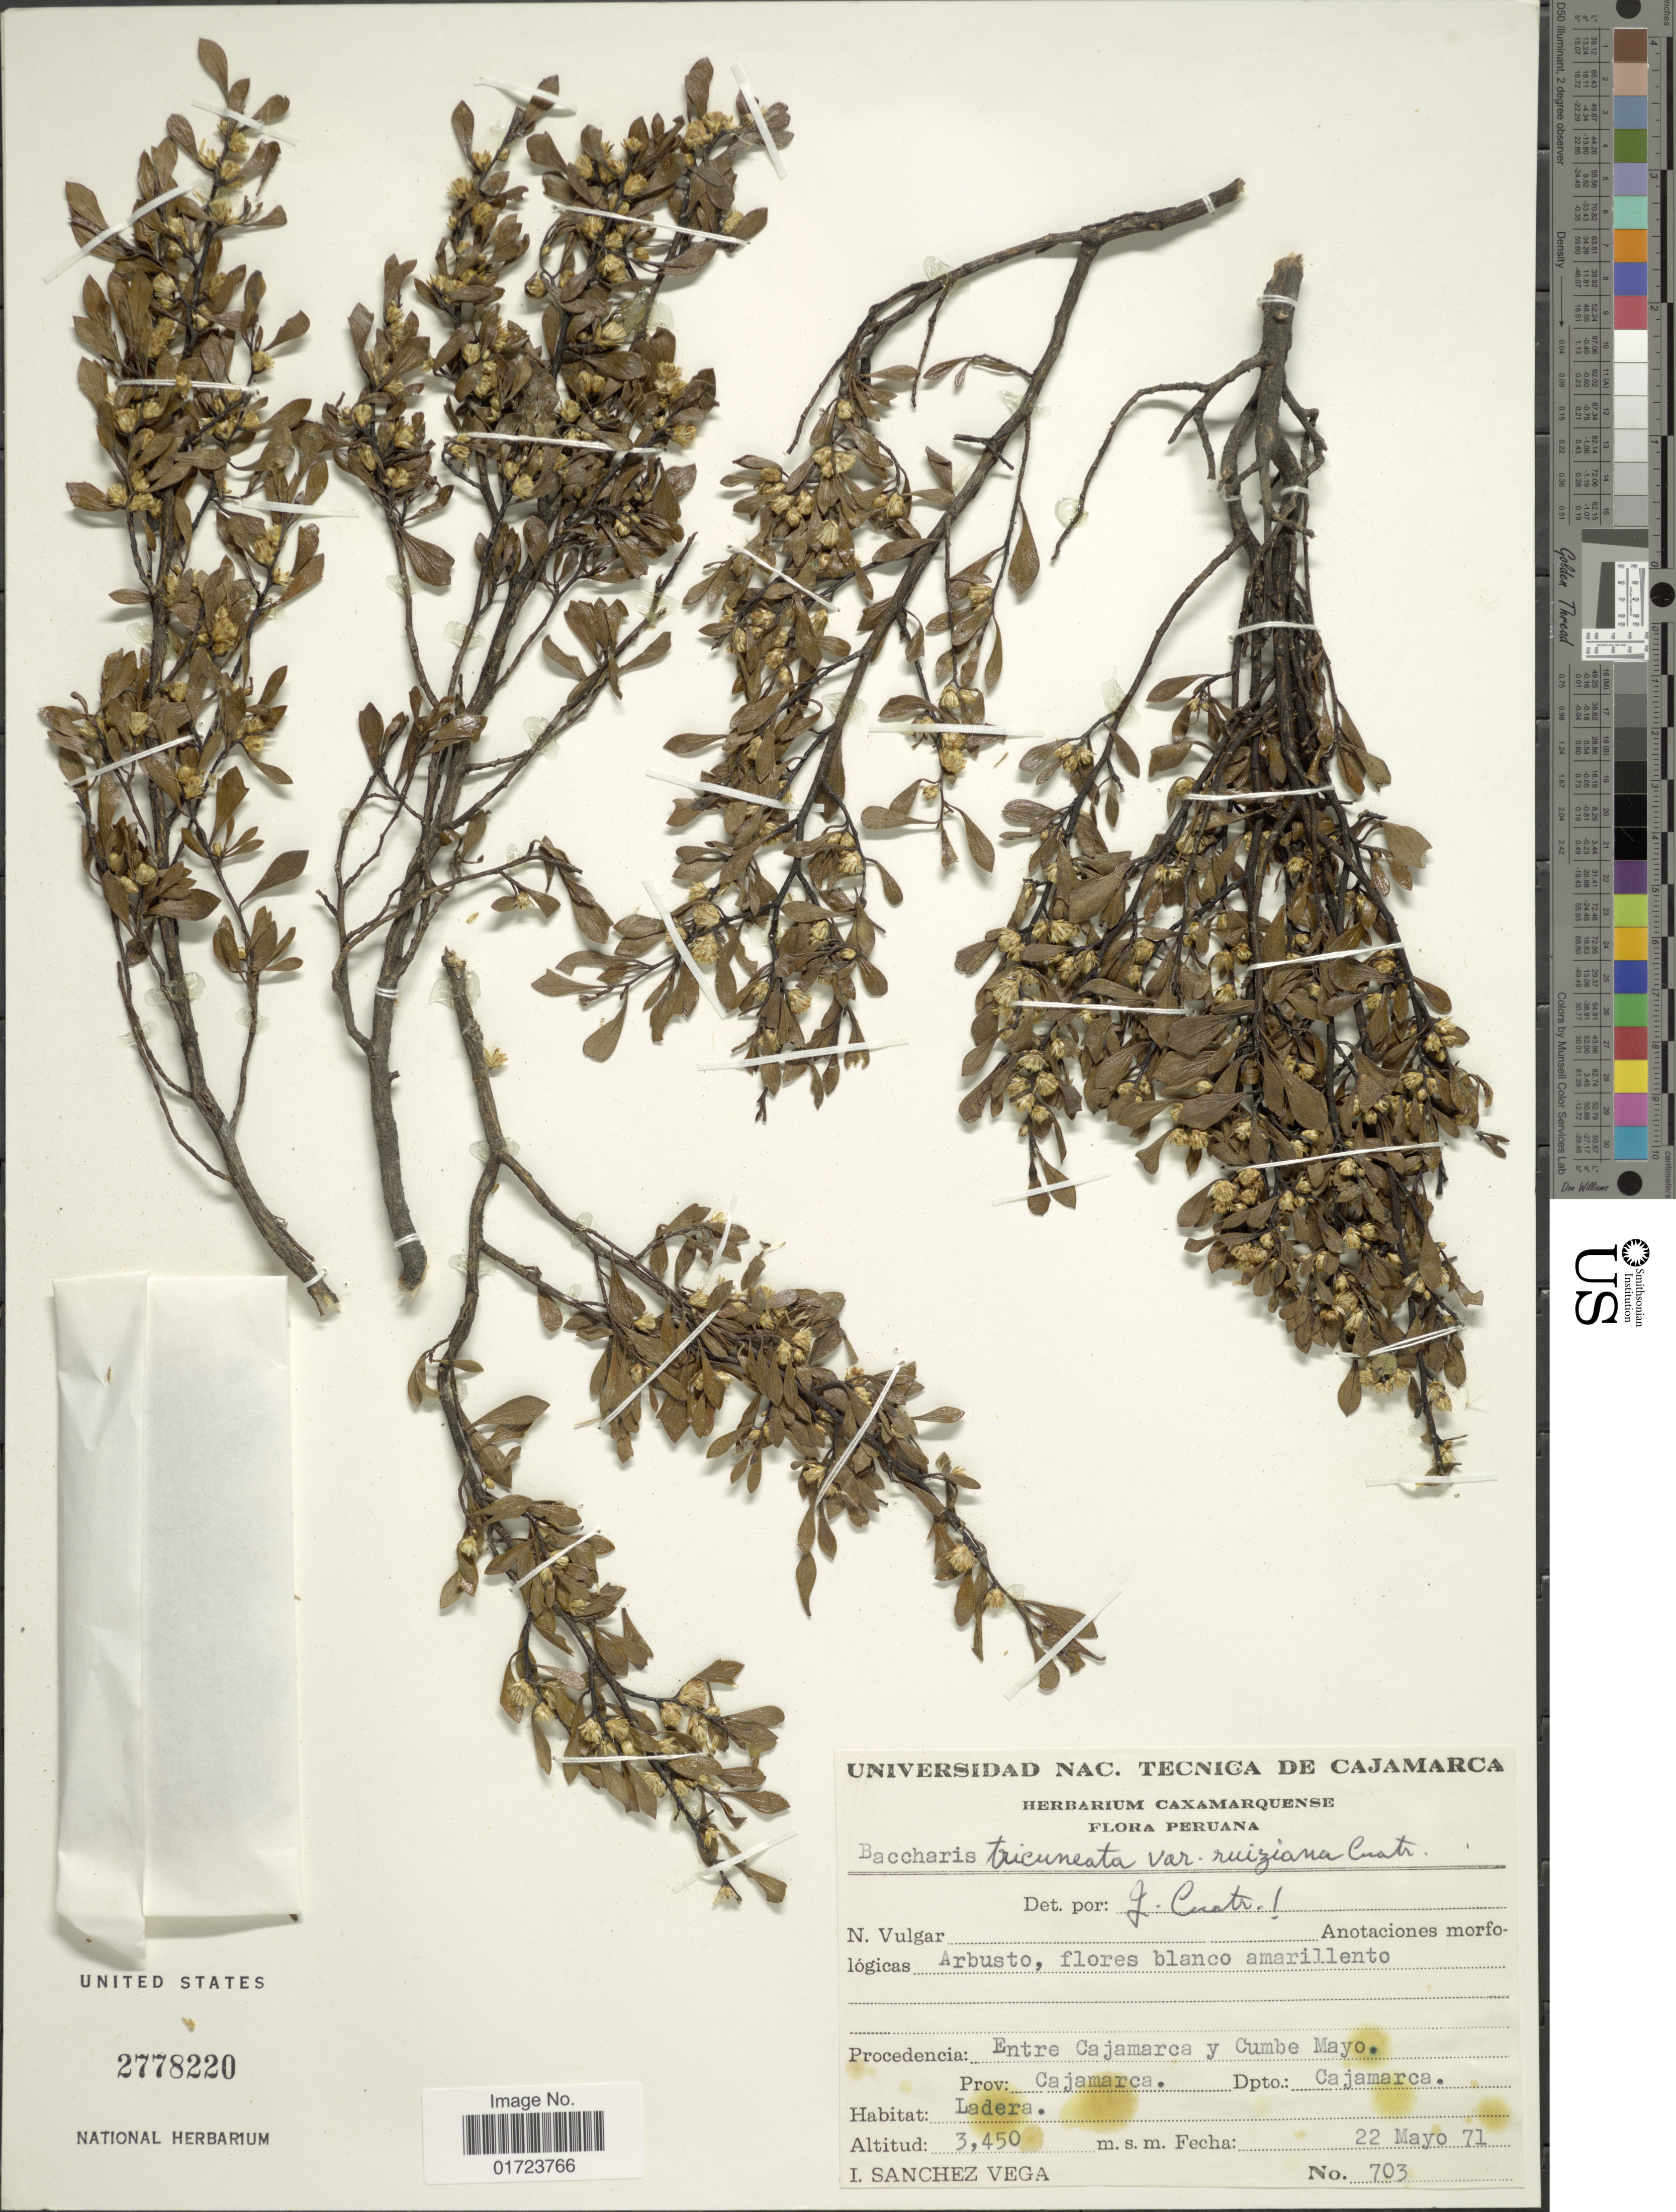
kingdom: Plantae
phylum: Tracheophyta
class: Magnoliopsida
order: Asterales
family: Asteraceae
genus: Baccharis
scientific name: Baccharis tricuneata var. ruiziana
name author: Cuatrec.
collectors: I. Sánchez Vega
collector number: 703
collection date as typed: Transcribed d/m/y: 22/5/71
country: Peru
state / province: Cajamarca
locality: Entre Cajamarca y Cumbe Mayo, Prov. Cajamarca, Dpto.: Cajamarca.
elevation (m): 3450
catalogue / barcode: US 2778220